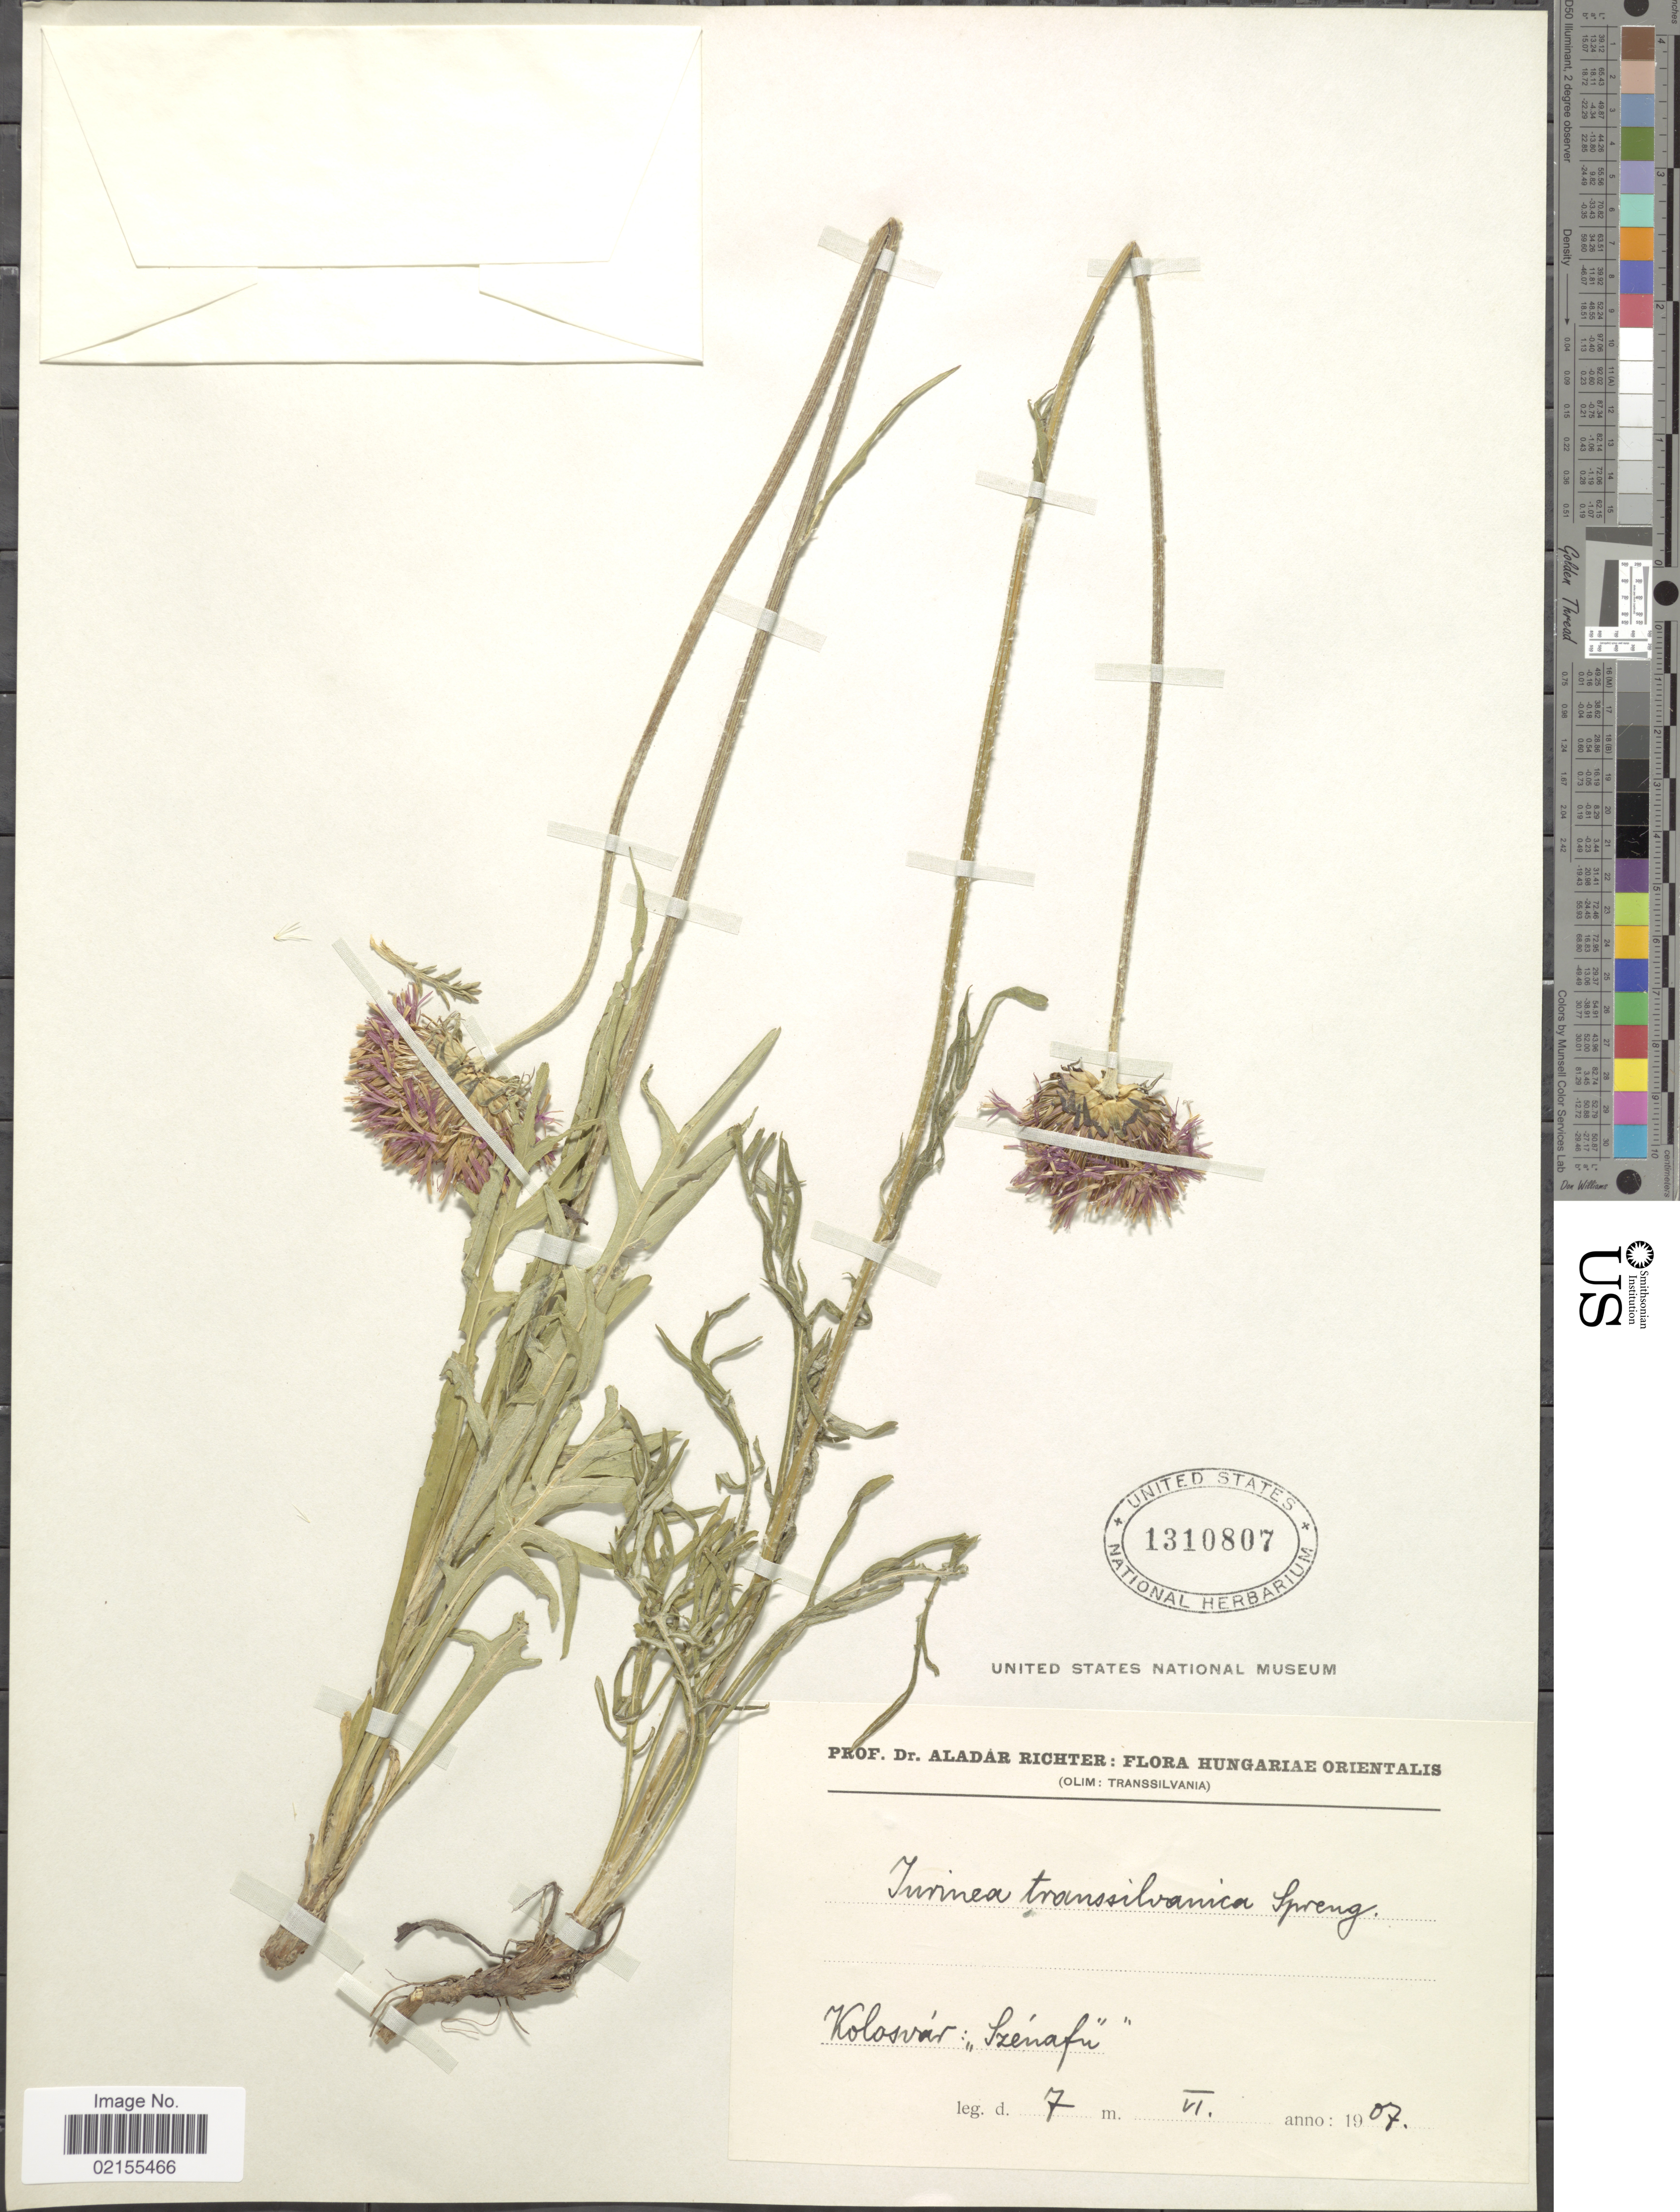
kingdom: Plantae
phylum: Tracheophyta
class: Magnoliopsida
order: Asterales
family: Asteraceae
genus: Jurinea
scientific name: Jurinea transsilvanica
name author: (Spreng.) Simonk.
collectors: A. Richter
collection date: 1907-06-07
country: Hungary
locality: Kolosvar, Szenafu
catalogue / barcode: US 1310807